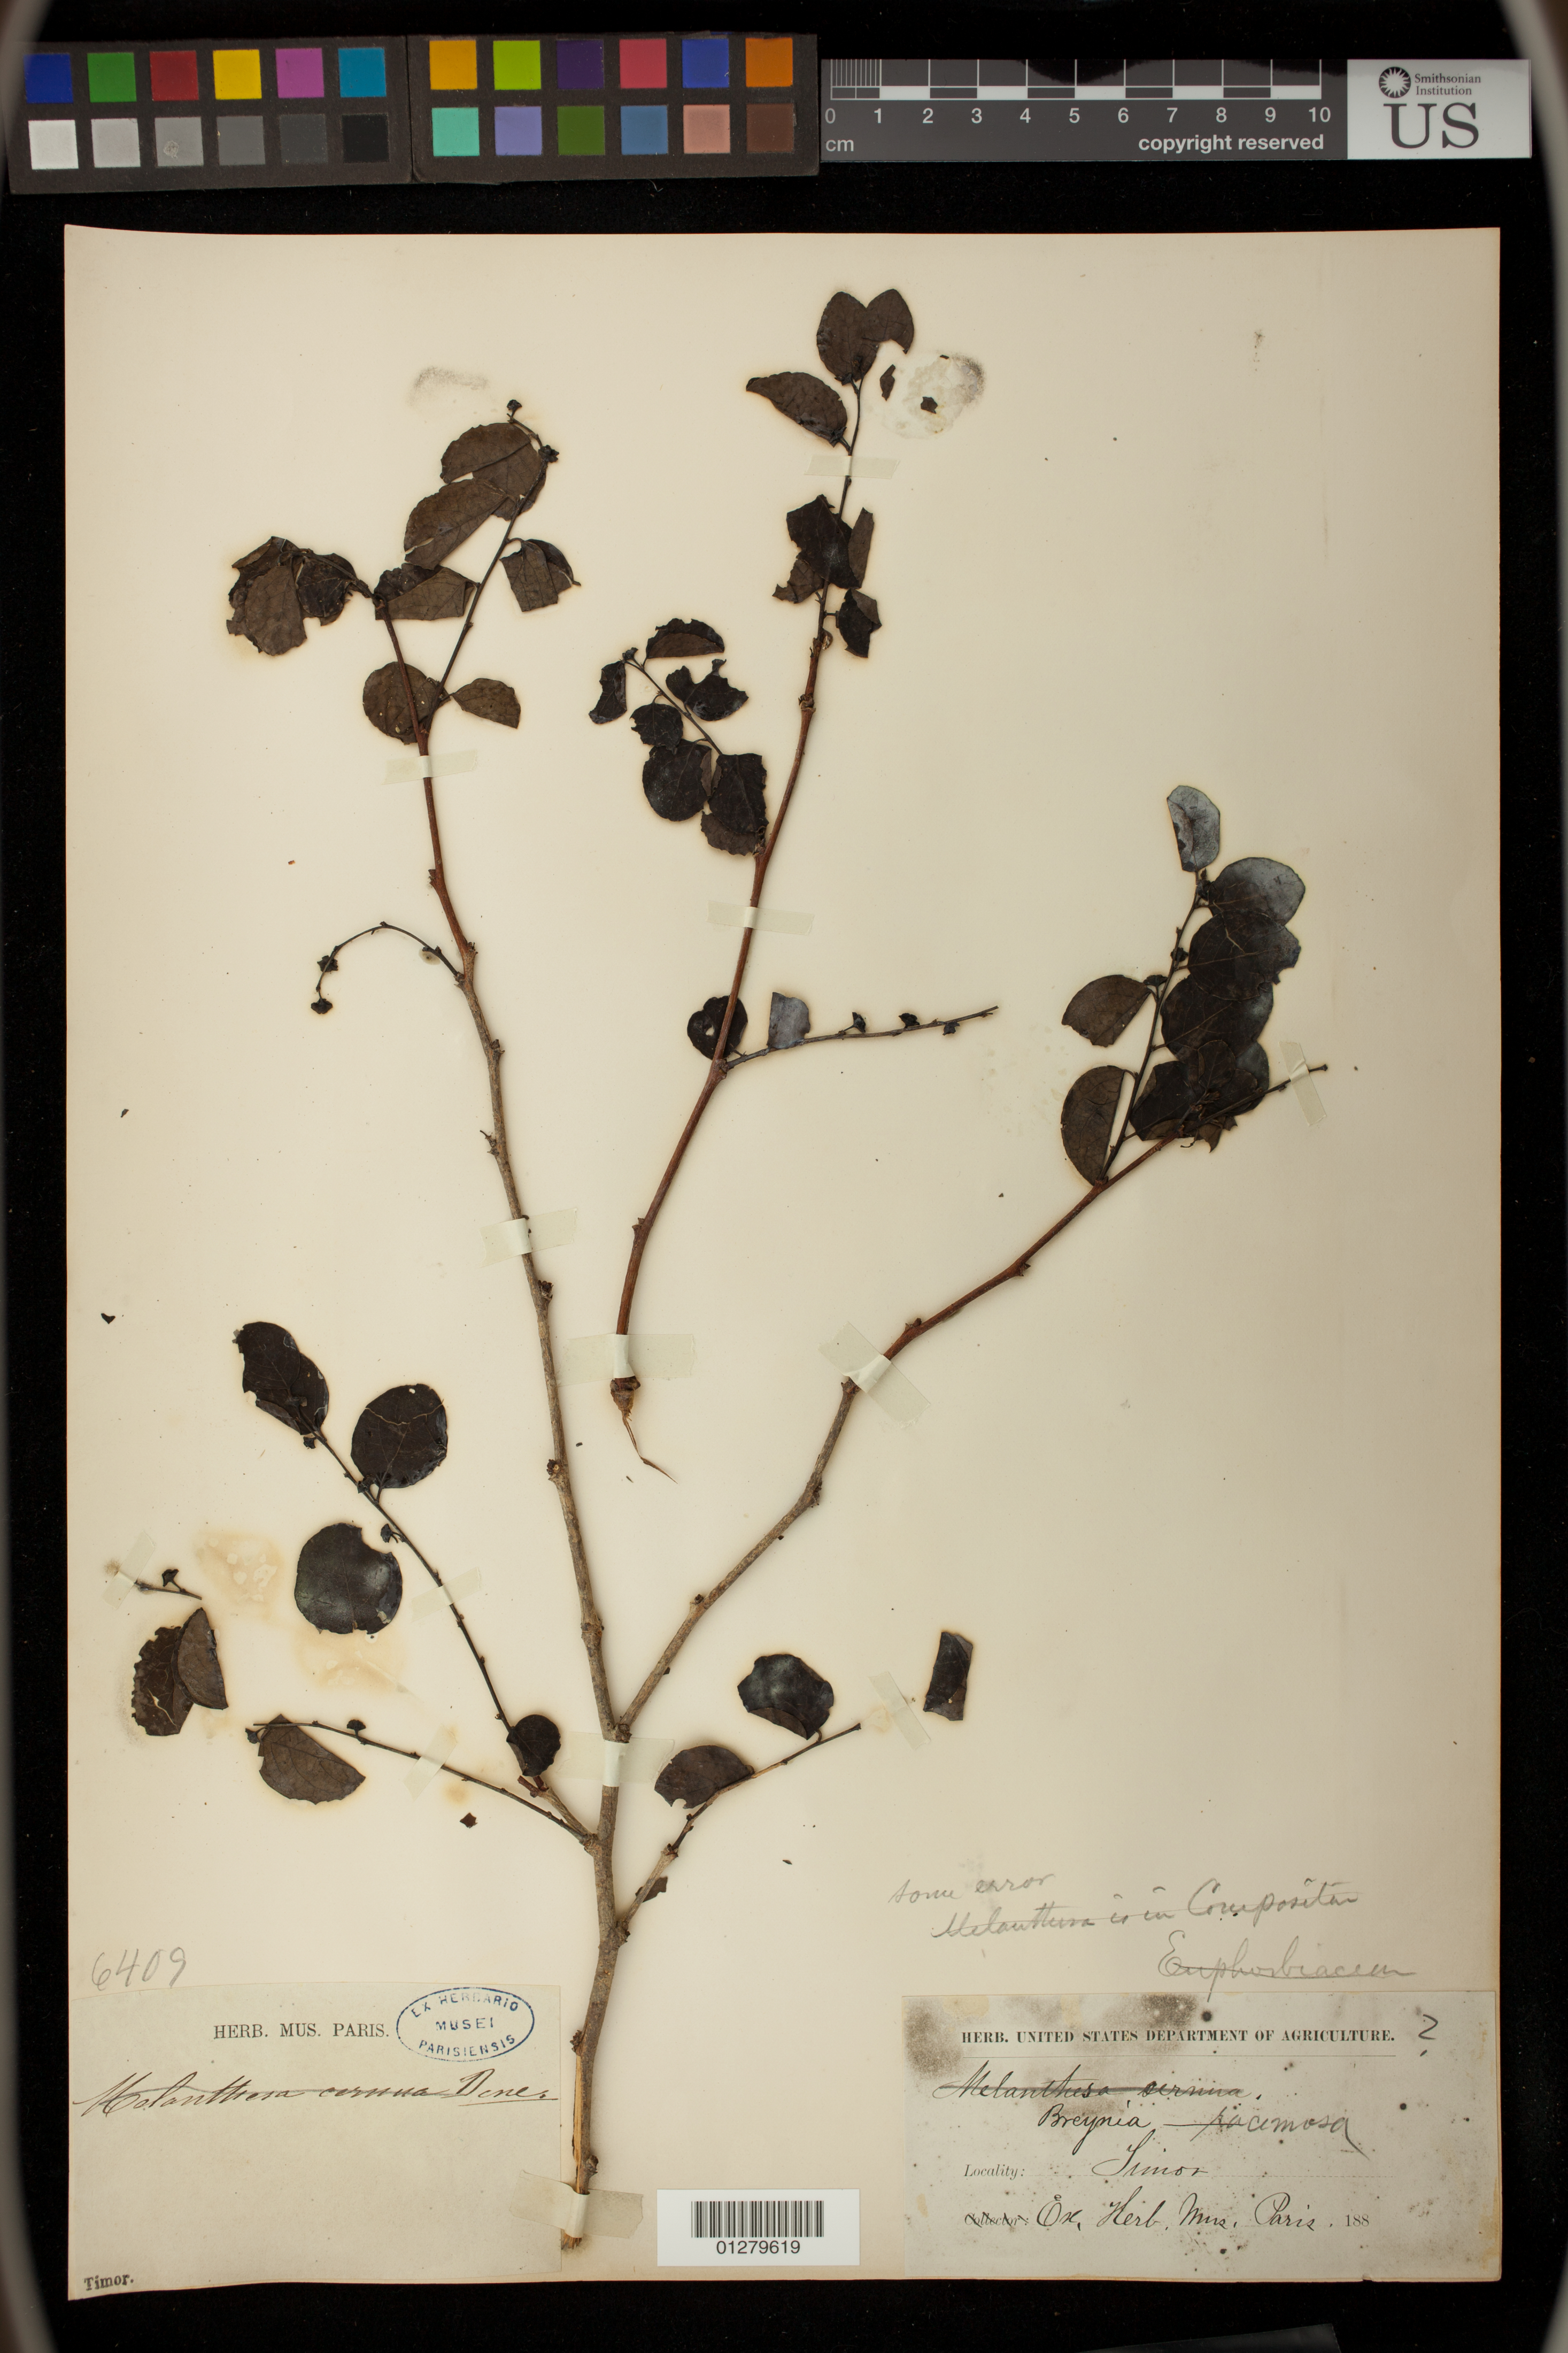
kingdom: Plantae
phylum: Tracheophyta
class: Magnoliopsida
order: Malpighiales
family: Phyllanthaceae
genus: Breynia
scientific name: Breynia sp.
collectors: ex Herbarium Mus. Paris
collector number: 6409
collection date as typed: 188-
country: Indonesia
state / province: Nusa Tenggara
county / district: Nusa Tenggara Timur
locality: Timor